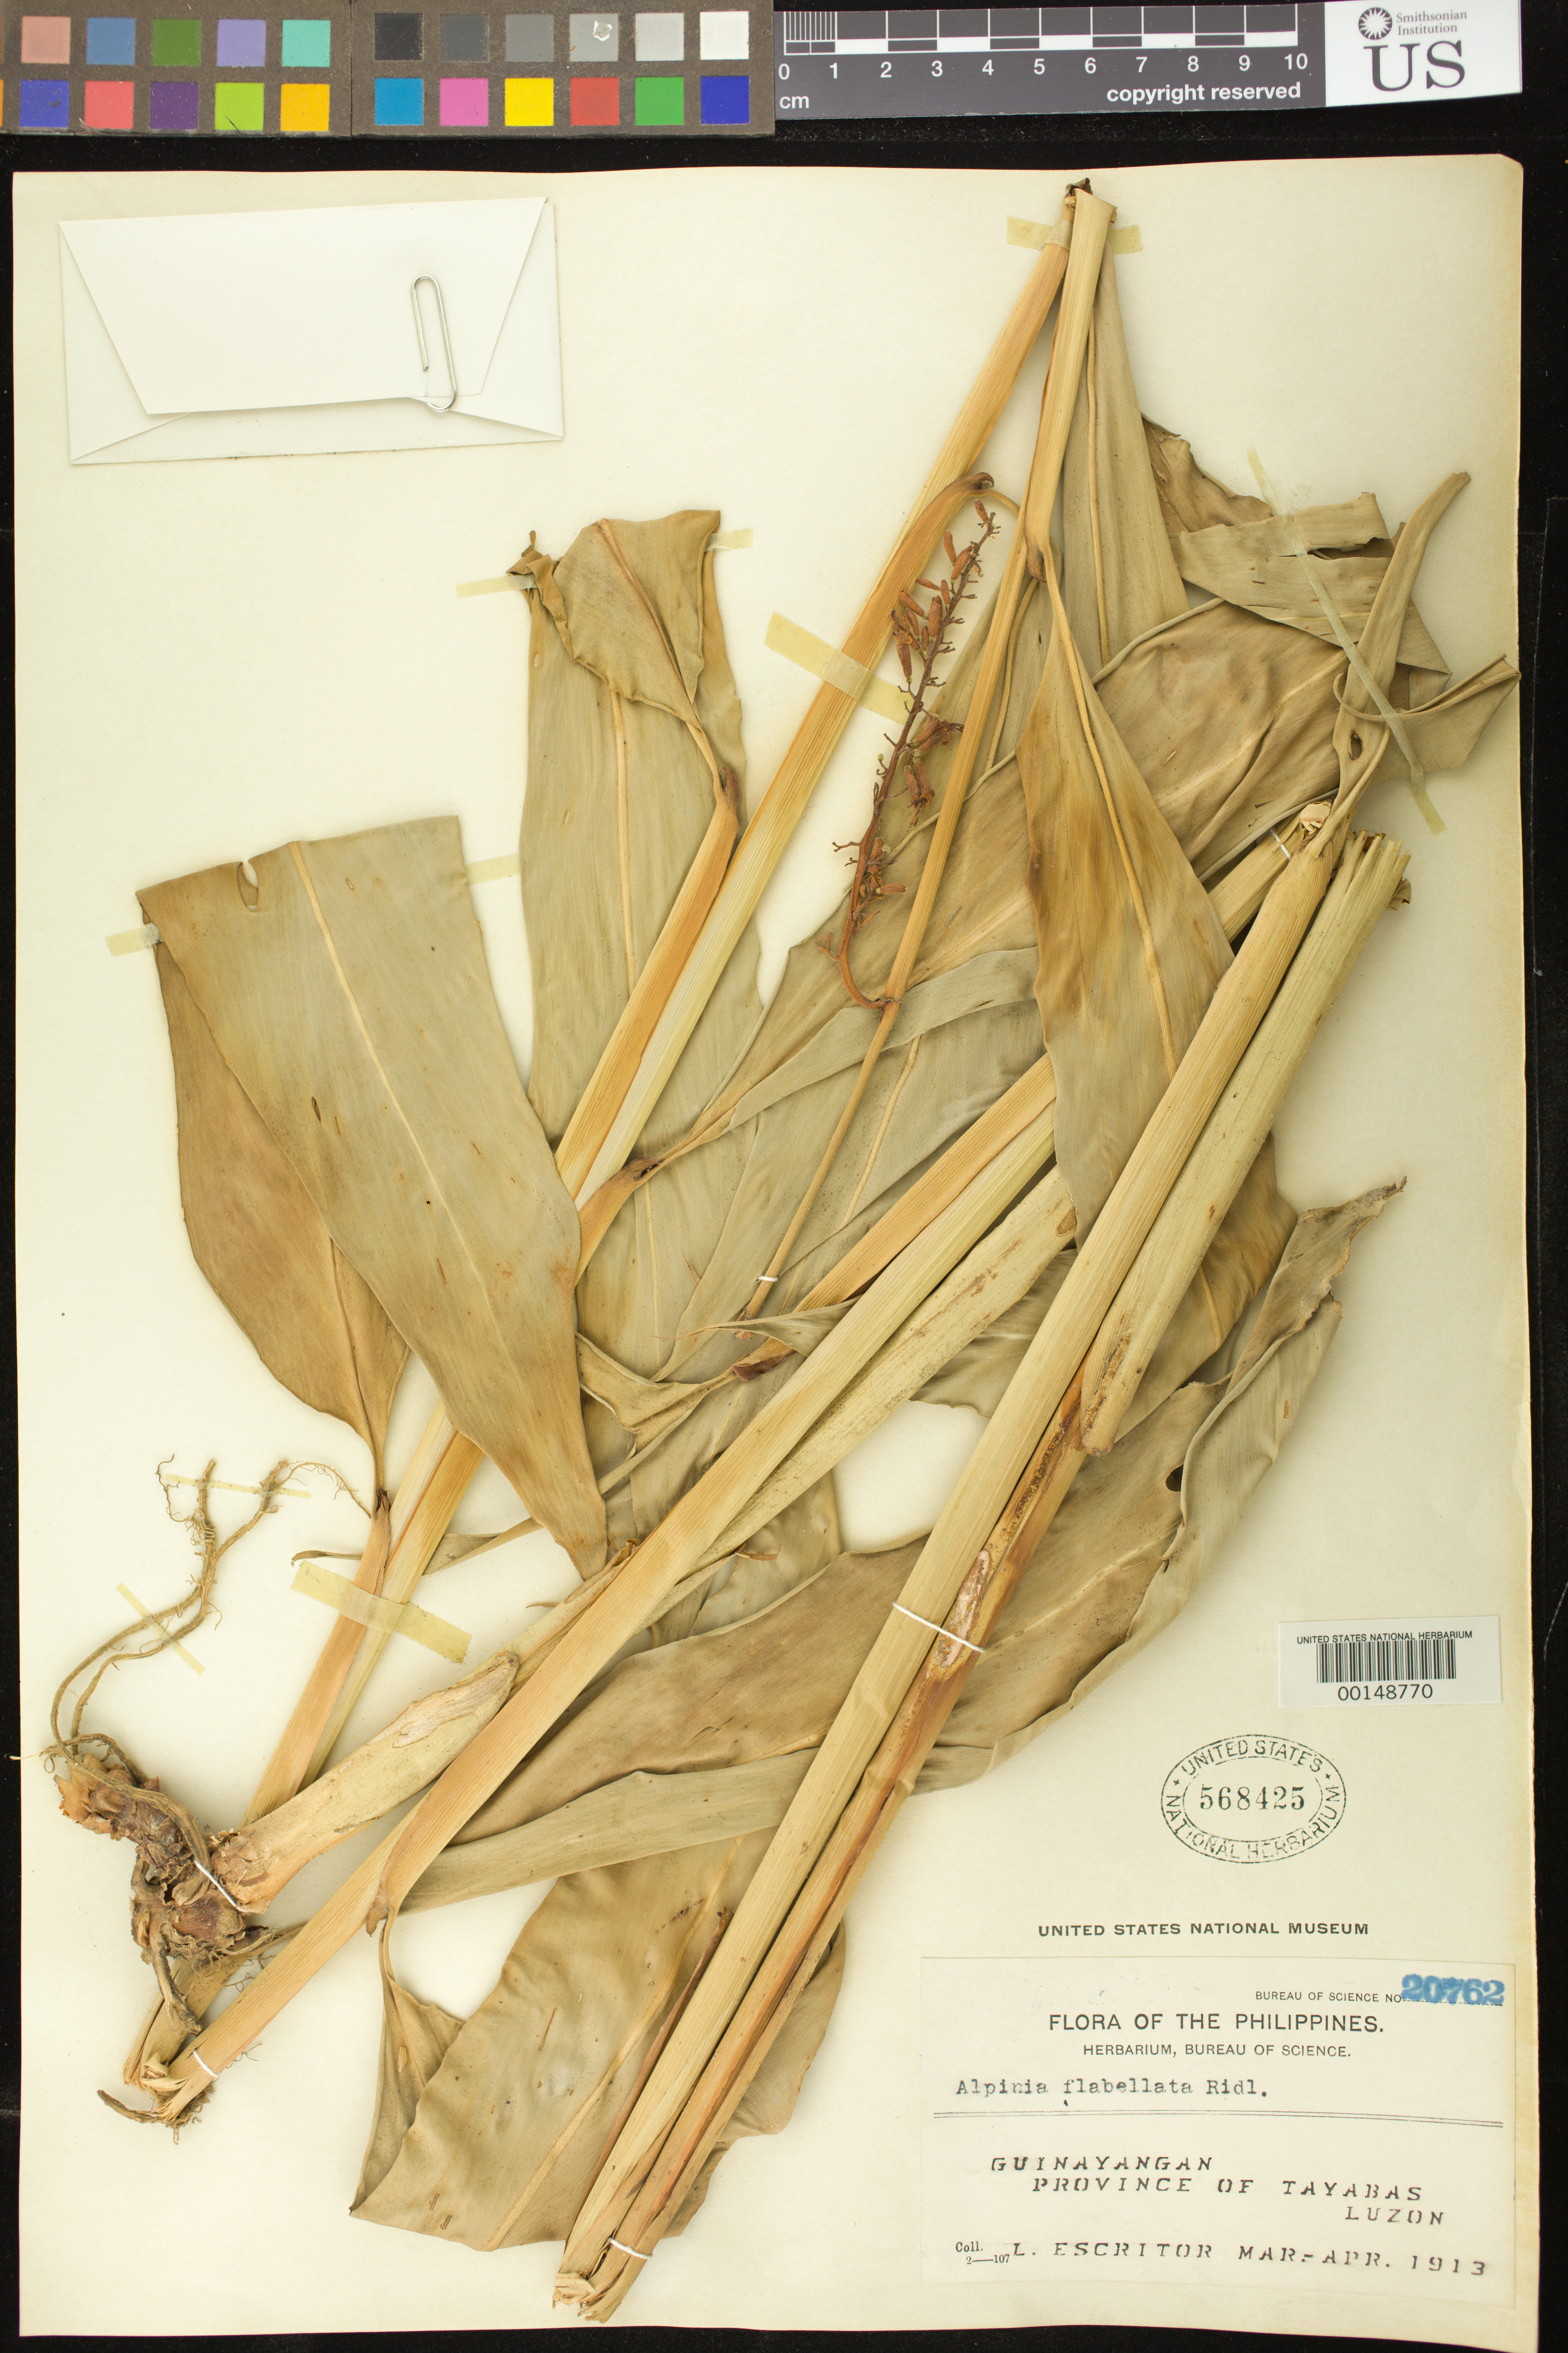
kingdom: Plantae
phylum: Tracheophyta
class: Liliopsida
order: Zingiberales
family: Zingiberaceae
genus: Alpinia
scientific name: Alpinia flabellata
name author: Ridl.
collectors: L. Escritor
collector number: Bur. Sci. 20762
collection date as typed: Mar 1913 to -- Apr 1913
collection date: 1913-03/1913-04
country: Philippines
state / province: Calabarzon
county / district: Quezon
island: Luzon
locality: Guinayangan, Tayabas Prov. [= Quezon Province]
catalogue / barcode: US 568425